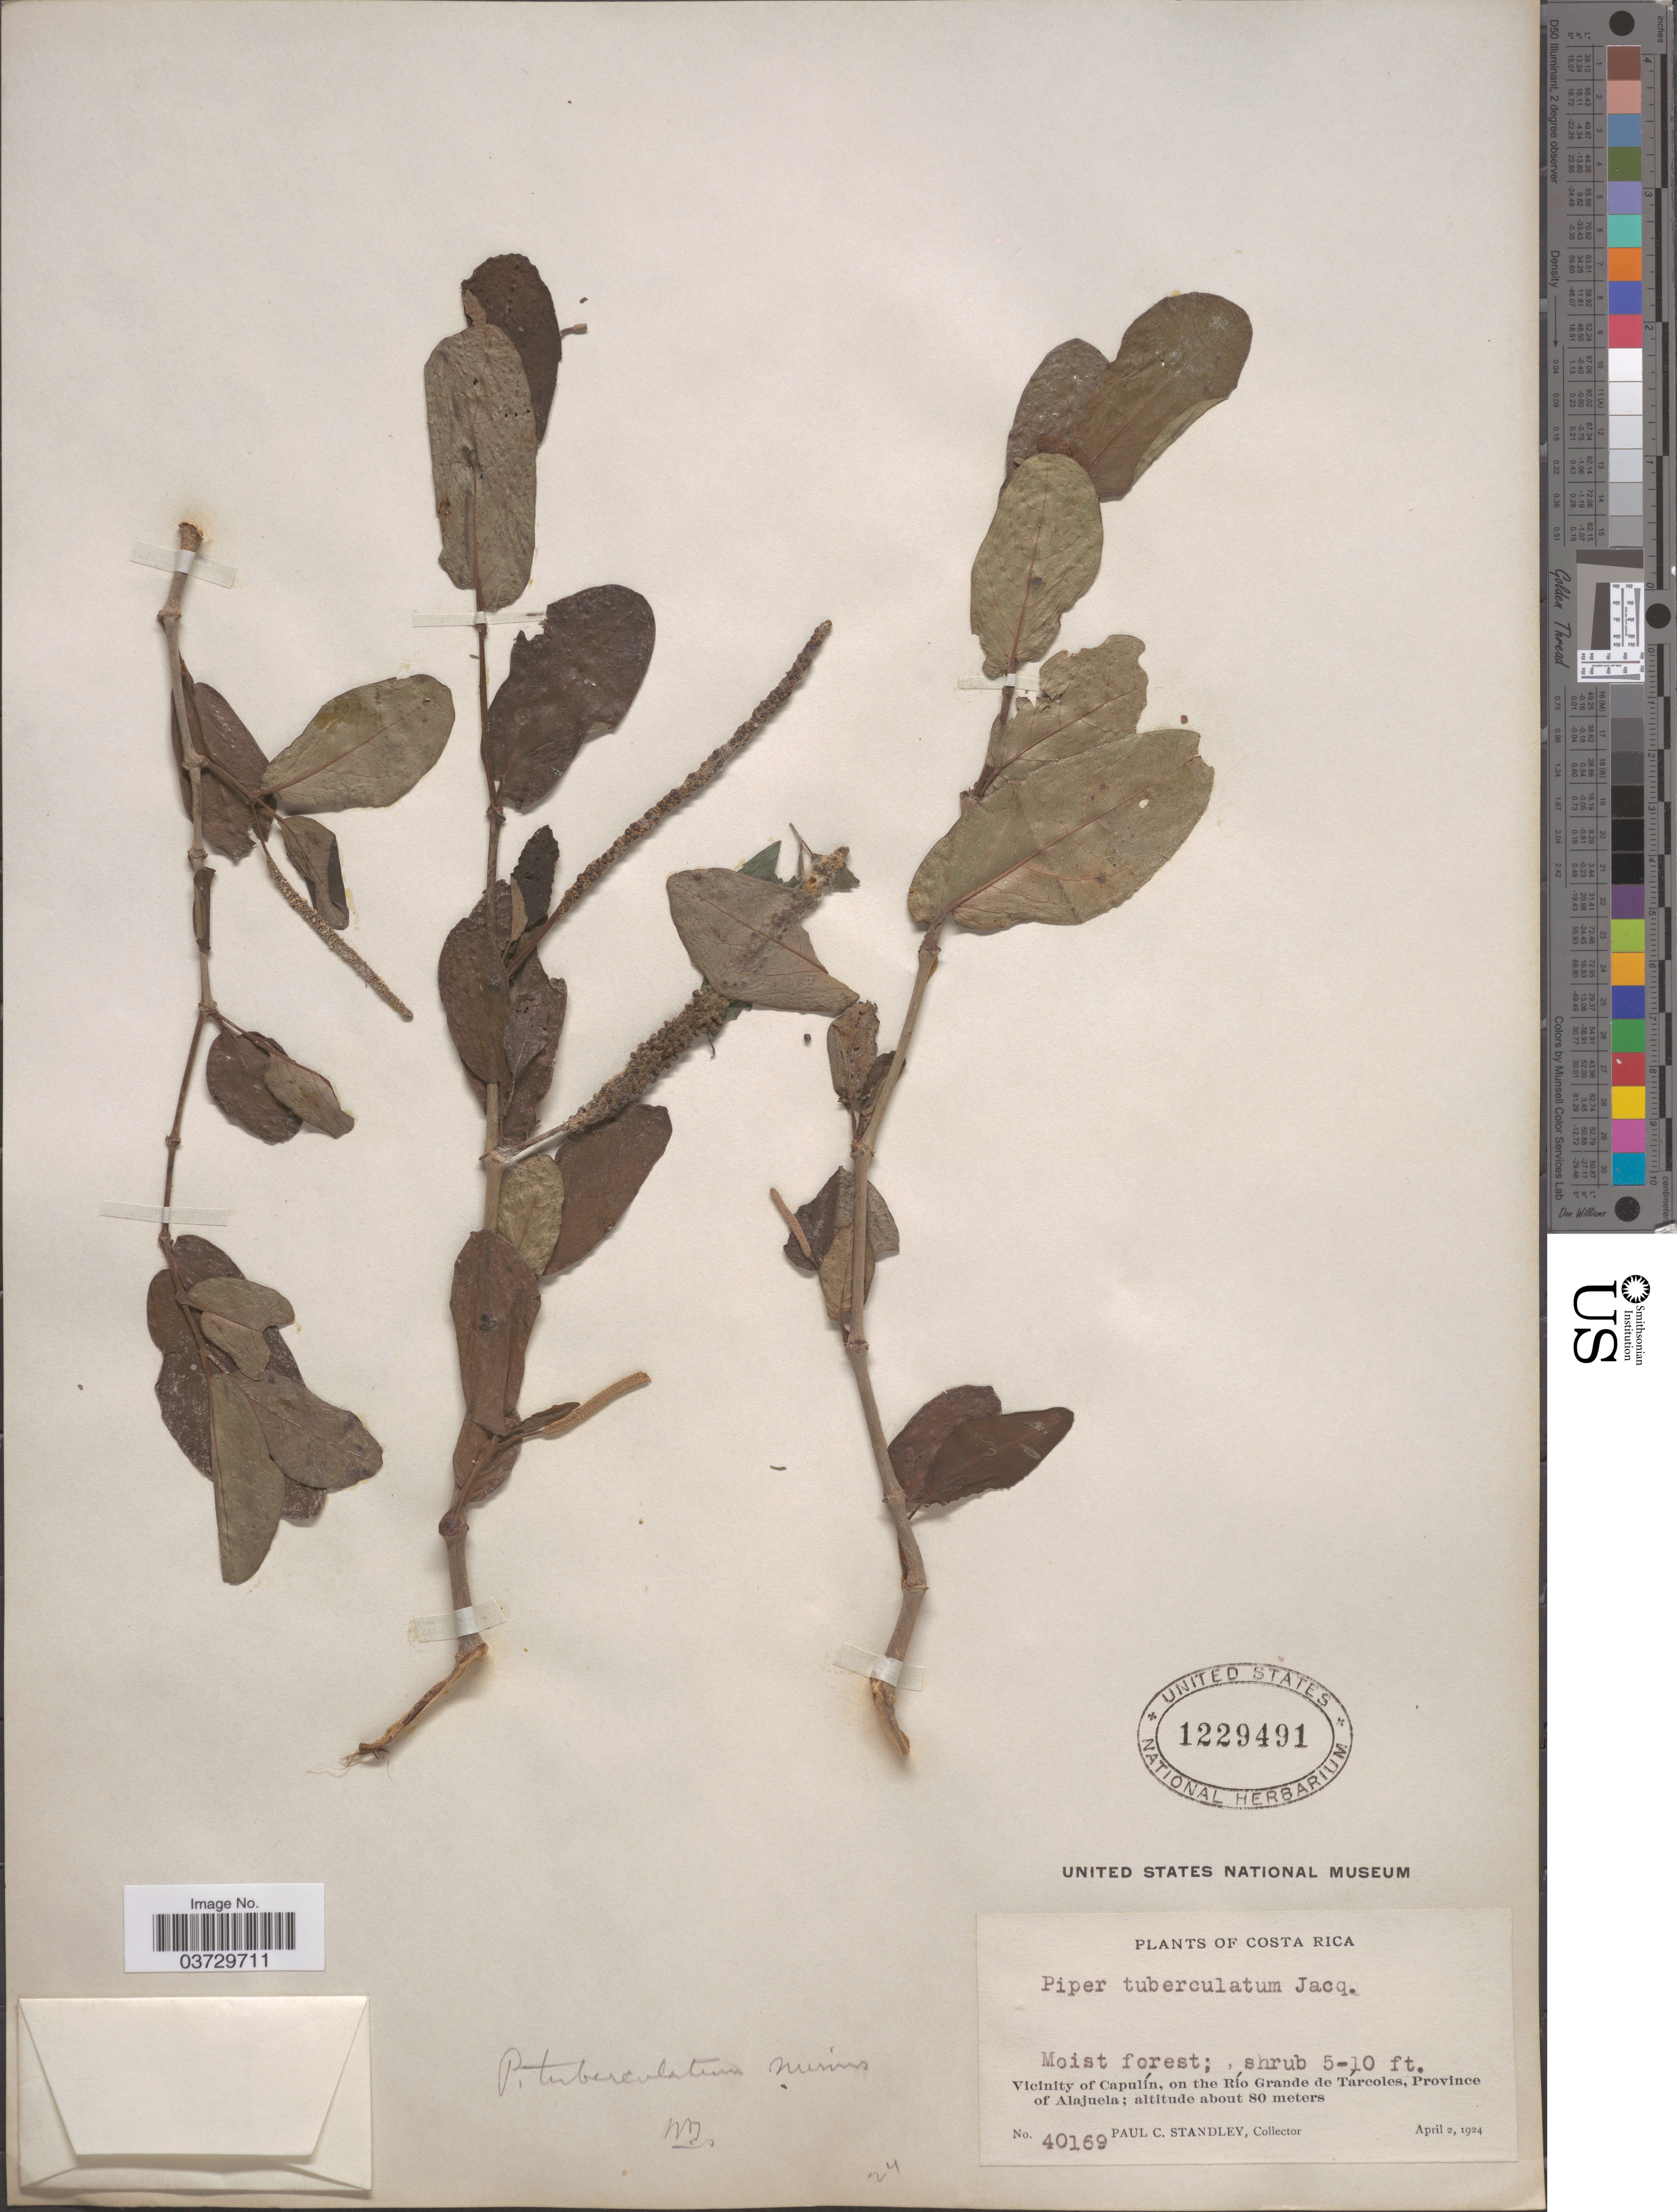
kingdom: Plantae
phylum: Tracheophyta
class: Magnoliopsida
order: Piperales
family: Piperaceae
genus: Piper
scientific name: Piper tuberculatum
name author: Jacq.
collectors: P. C. Standley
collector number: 40169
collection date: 1924-04-02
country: Costa Rica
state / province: Alajuela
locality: Vicinity of Capulín, on the Río Grande de Tarcoles.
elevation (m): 80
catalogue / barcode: US 1229491